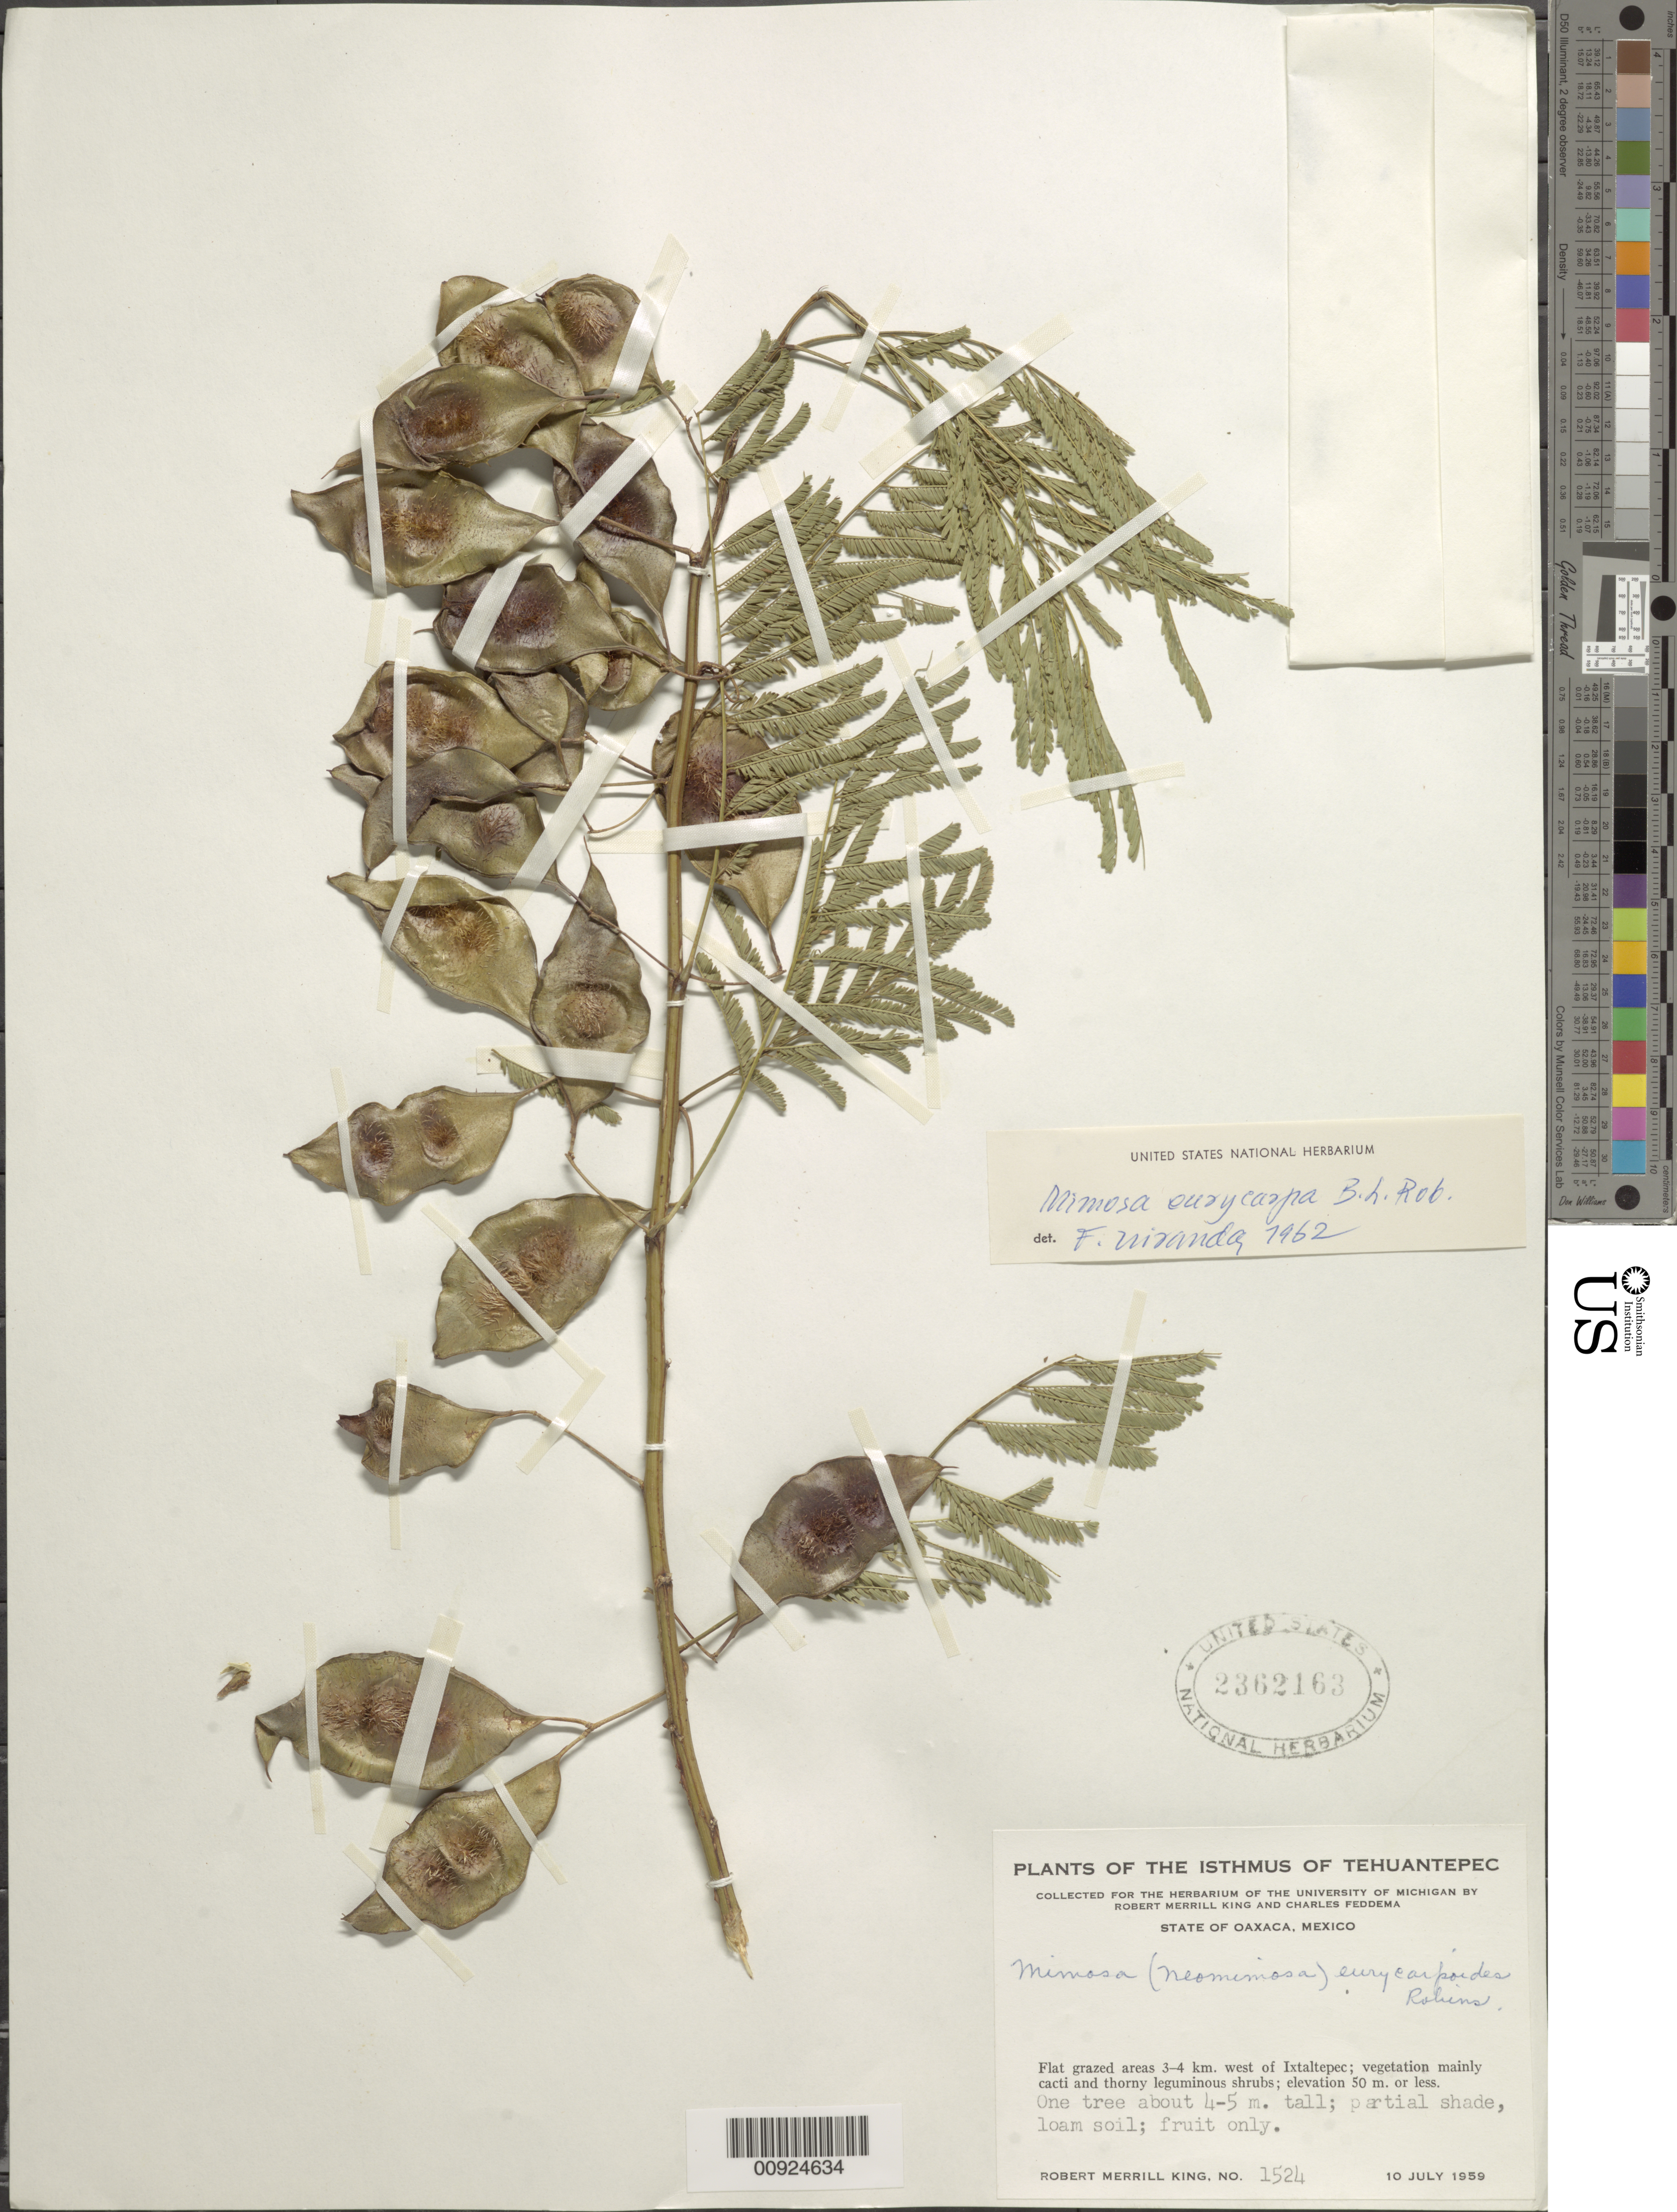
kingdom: Plantae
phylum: Tracheophyta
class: Magnoliopsida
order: Fabales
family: Fabaceae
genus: Mimosa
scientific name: Mimosa eurycarpa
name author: B.L. Rob.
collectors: R. M. King & C. Feddema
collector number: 1524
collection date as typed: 10 Jul 1959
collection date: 1959-07-10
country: Mexico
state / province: Oaxaca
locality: Flat grazed areas 3-4 km. of Ixtaltepec.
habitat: Vegetation mainly cacti and thorny leguminous shrubs. Partial shade, loam soil.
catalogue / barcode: US 2362163